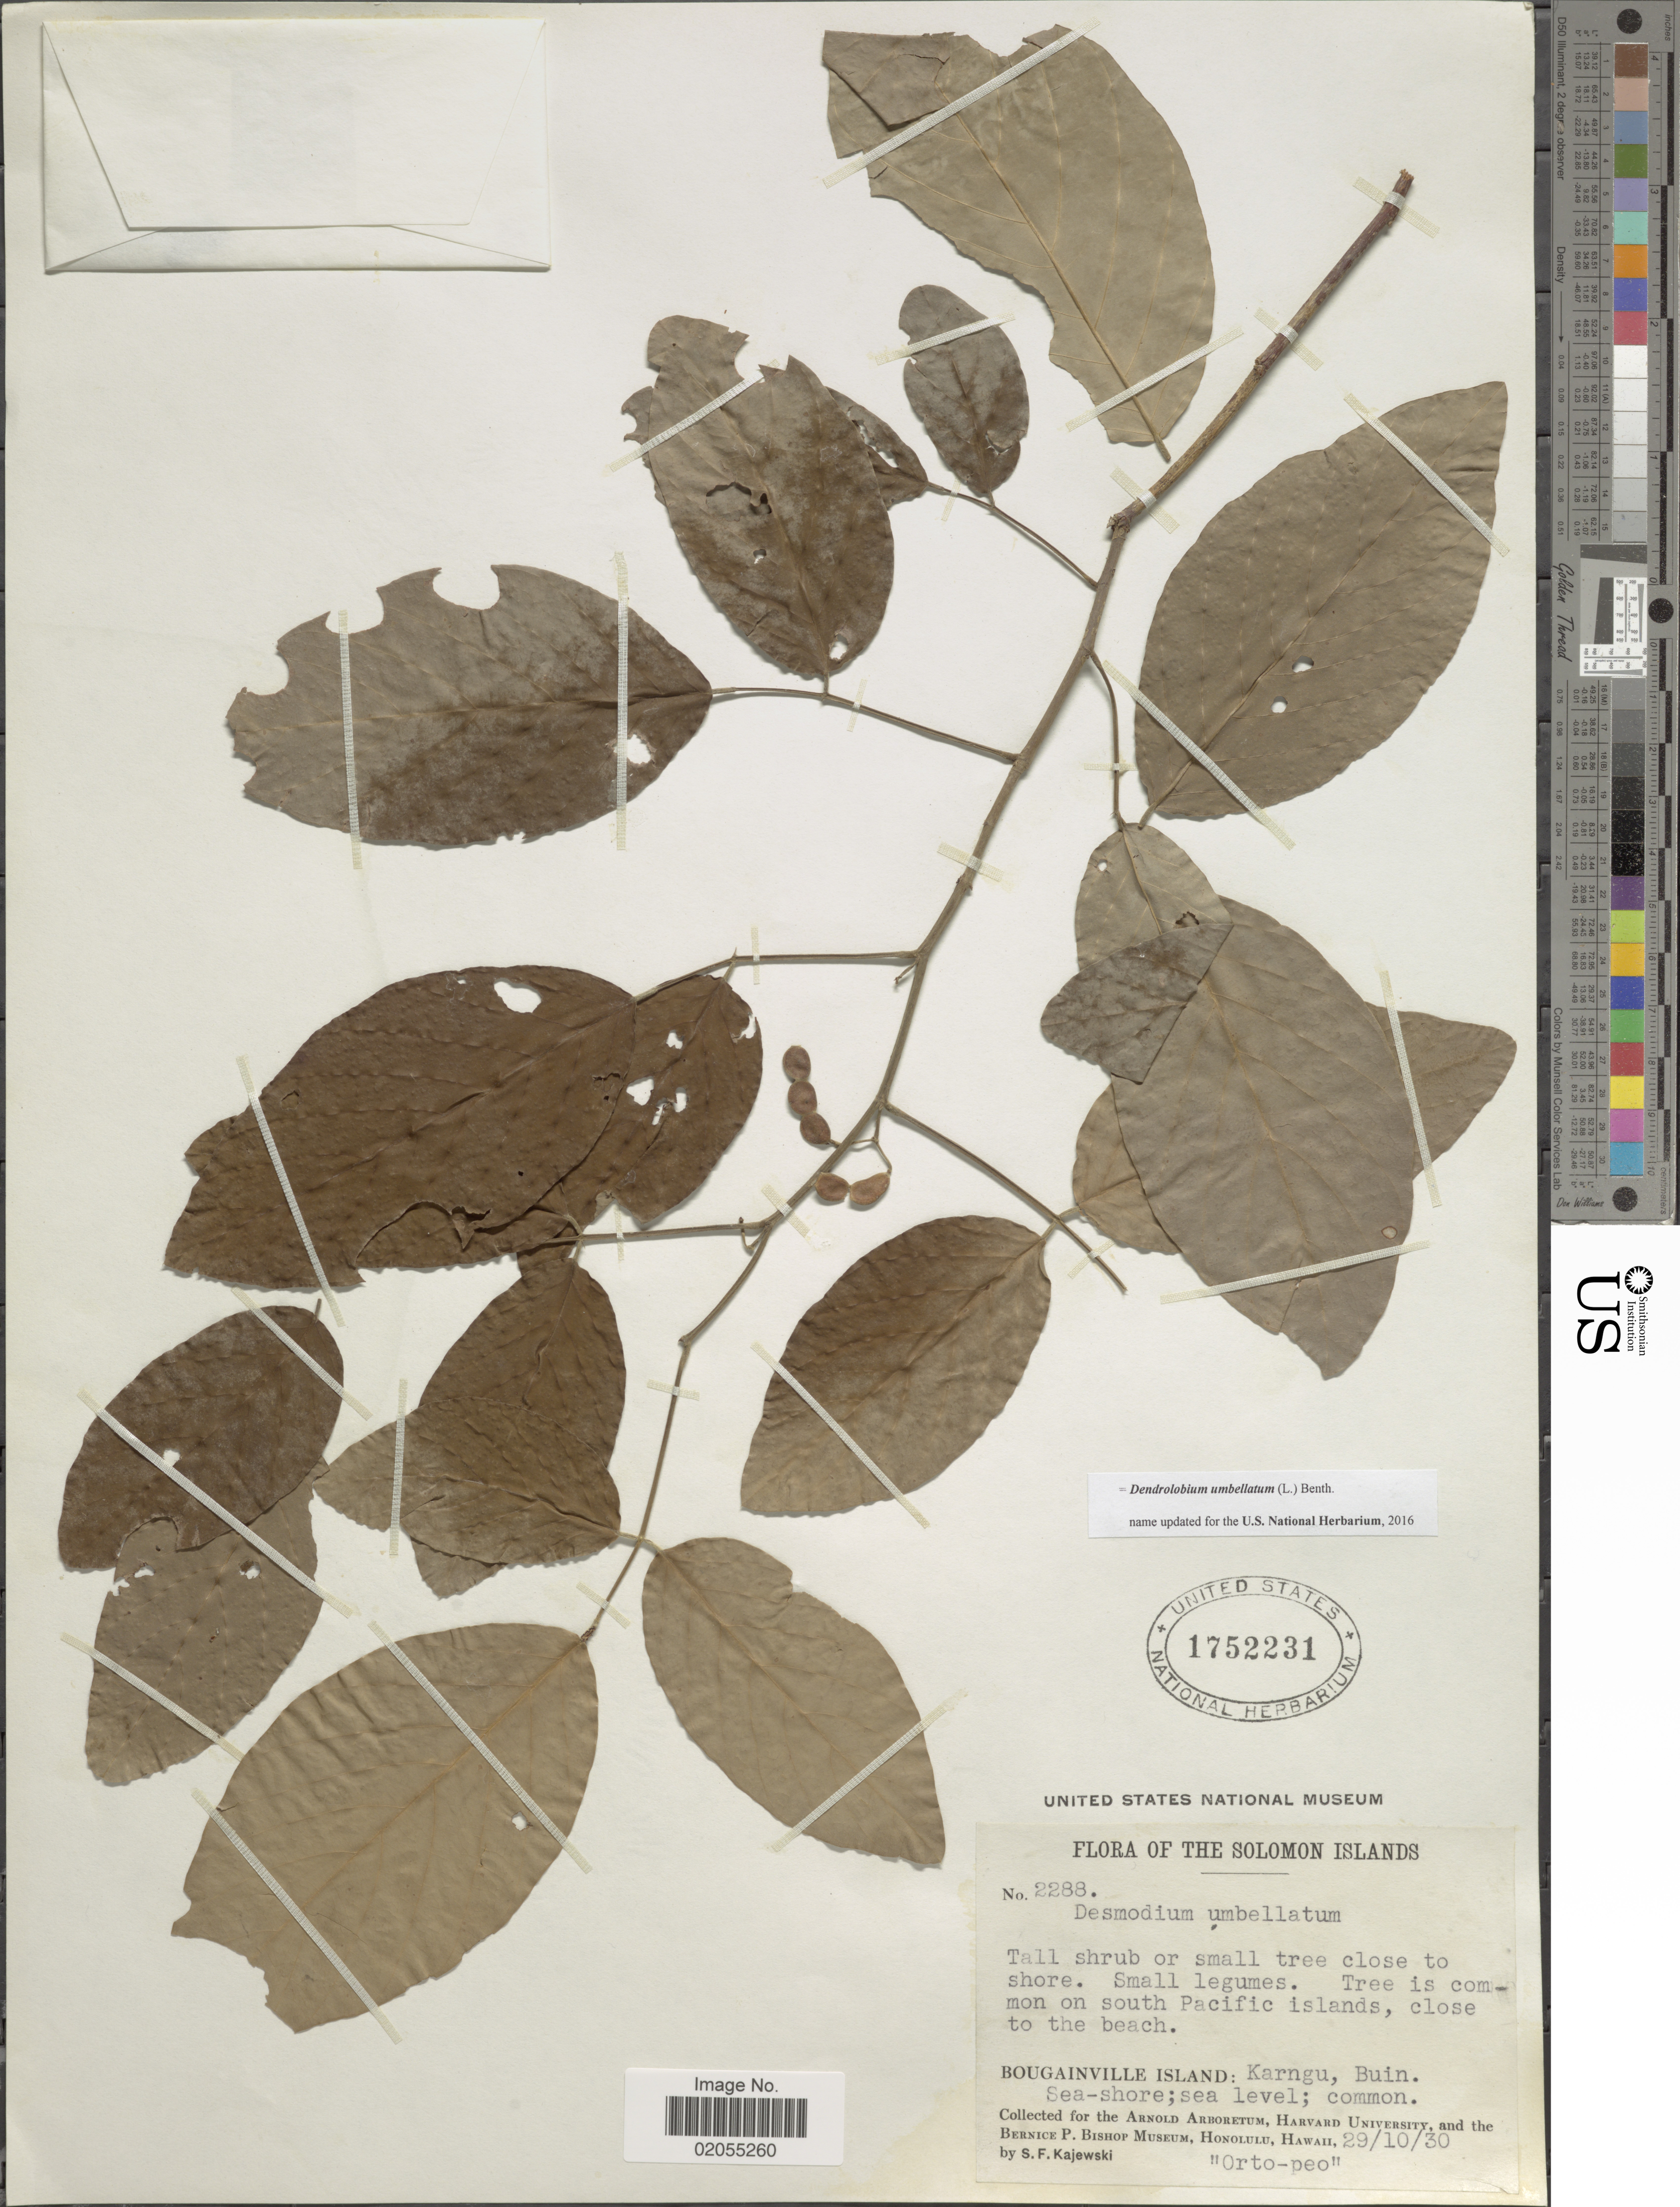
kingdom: Plantae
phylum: Tracheophyta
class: Magnoliopsida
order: Fabales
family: Fabaceae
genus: Dendrolobium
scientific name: Dendrolobium umbellatum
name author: (L.) Benth.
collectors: S. Kajewski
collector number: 2288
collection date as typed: Transcribed d/m/y: 29/10/30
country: Solomon Islands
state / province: Solomon Islands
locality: Solomon Islands, south Pacific Islands, close to the beach, Bougainville Island, Karngu, Buin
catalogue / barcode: US 1752231